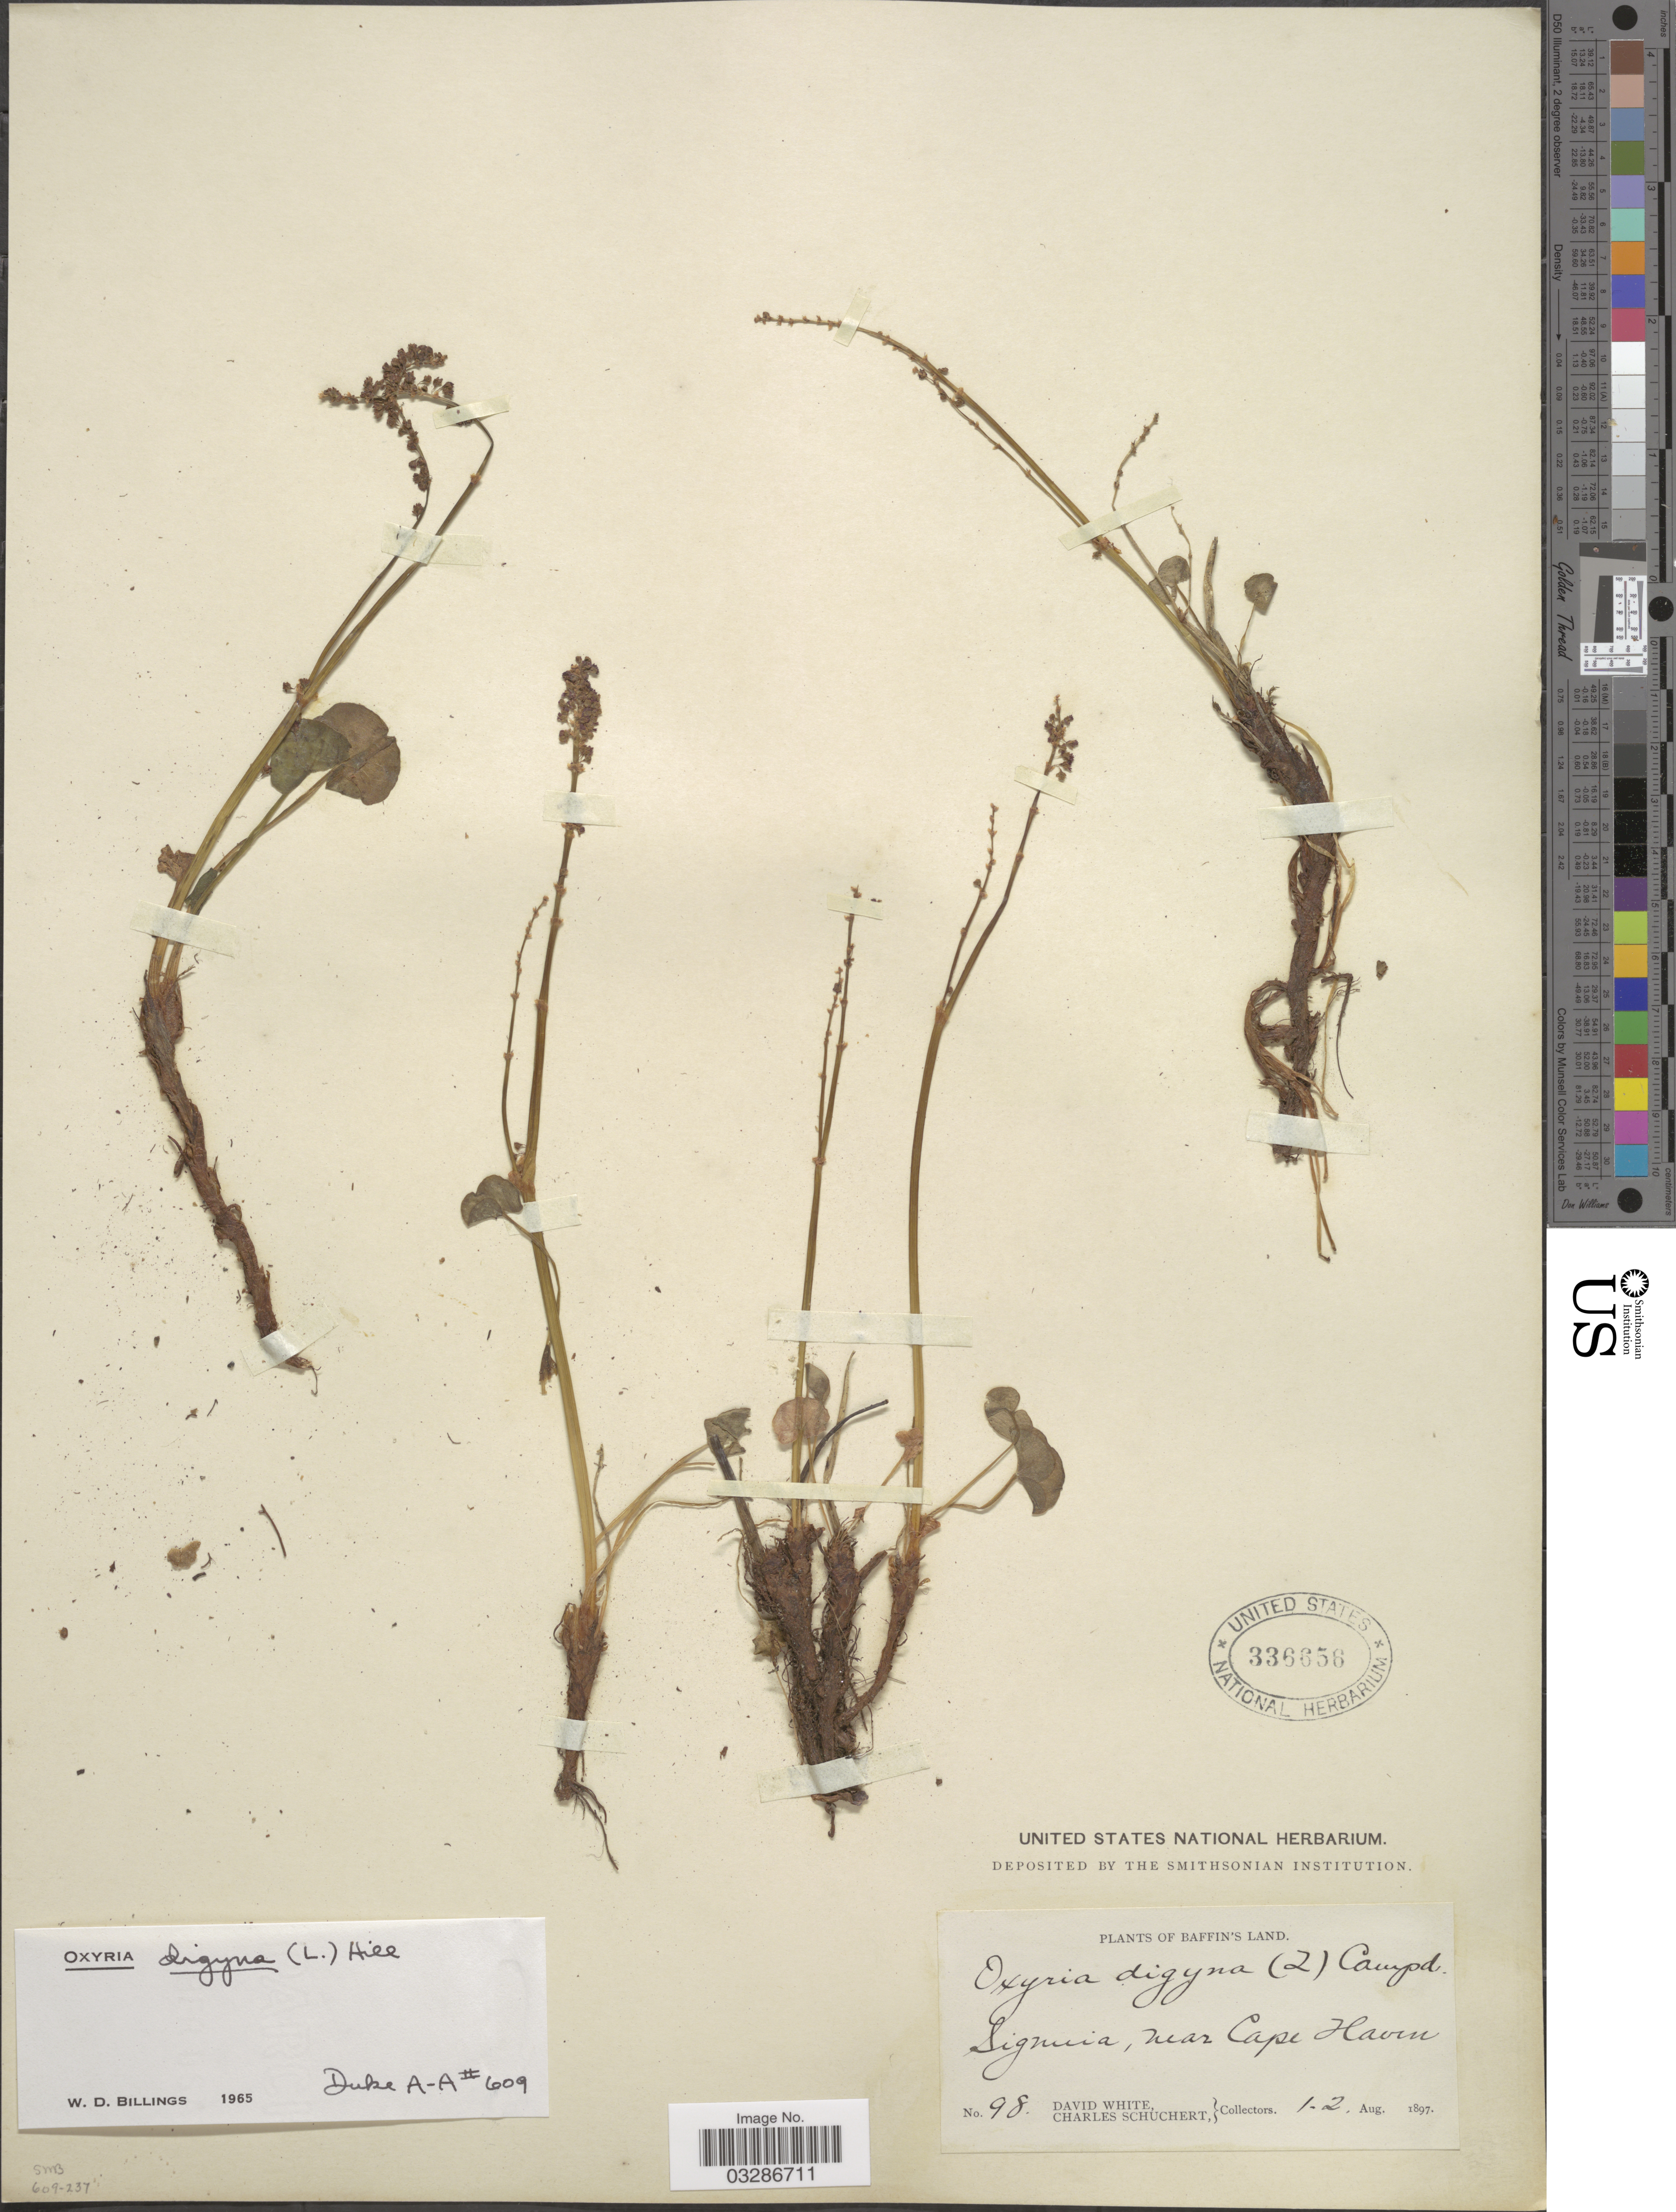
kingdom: Plantae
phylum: Tracheophyta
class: Magnoliopsida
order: Caryophyllales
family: Polygonaceae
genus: Oxyria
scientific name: Oxyria digyna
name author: (L.) Hill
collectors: D. White & C. Schuchert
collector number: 98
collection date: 1897-08-01/1897-08-02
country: Canada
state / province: Nunavut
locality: Baffin's Land. Signuia, near Cape Haven.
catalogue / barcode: US 336656